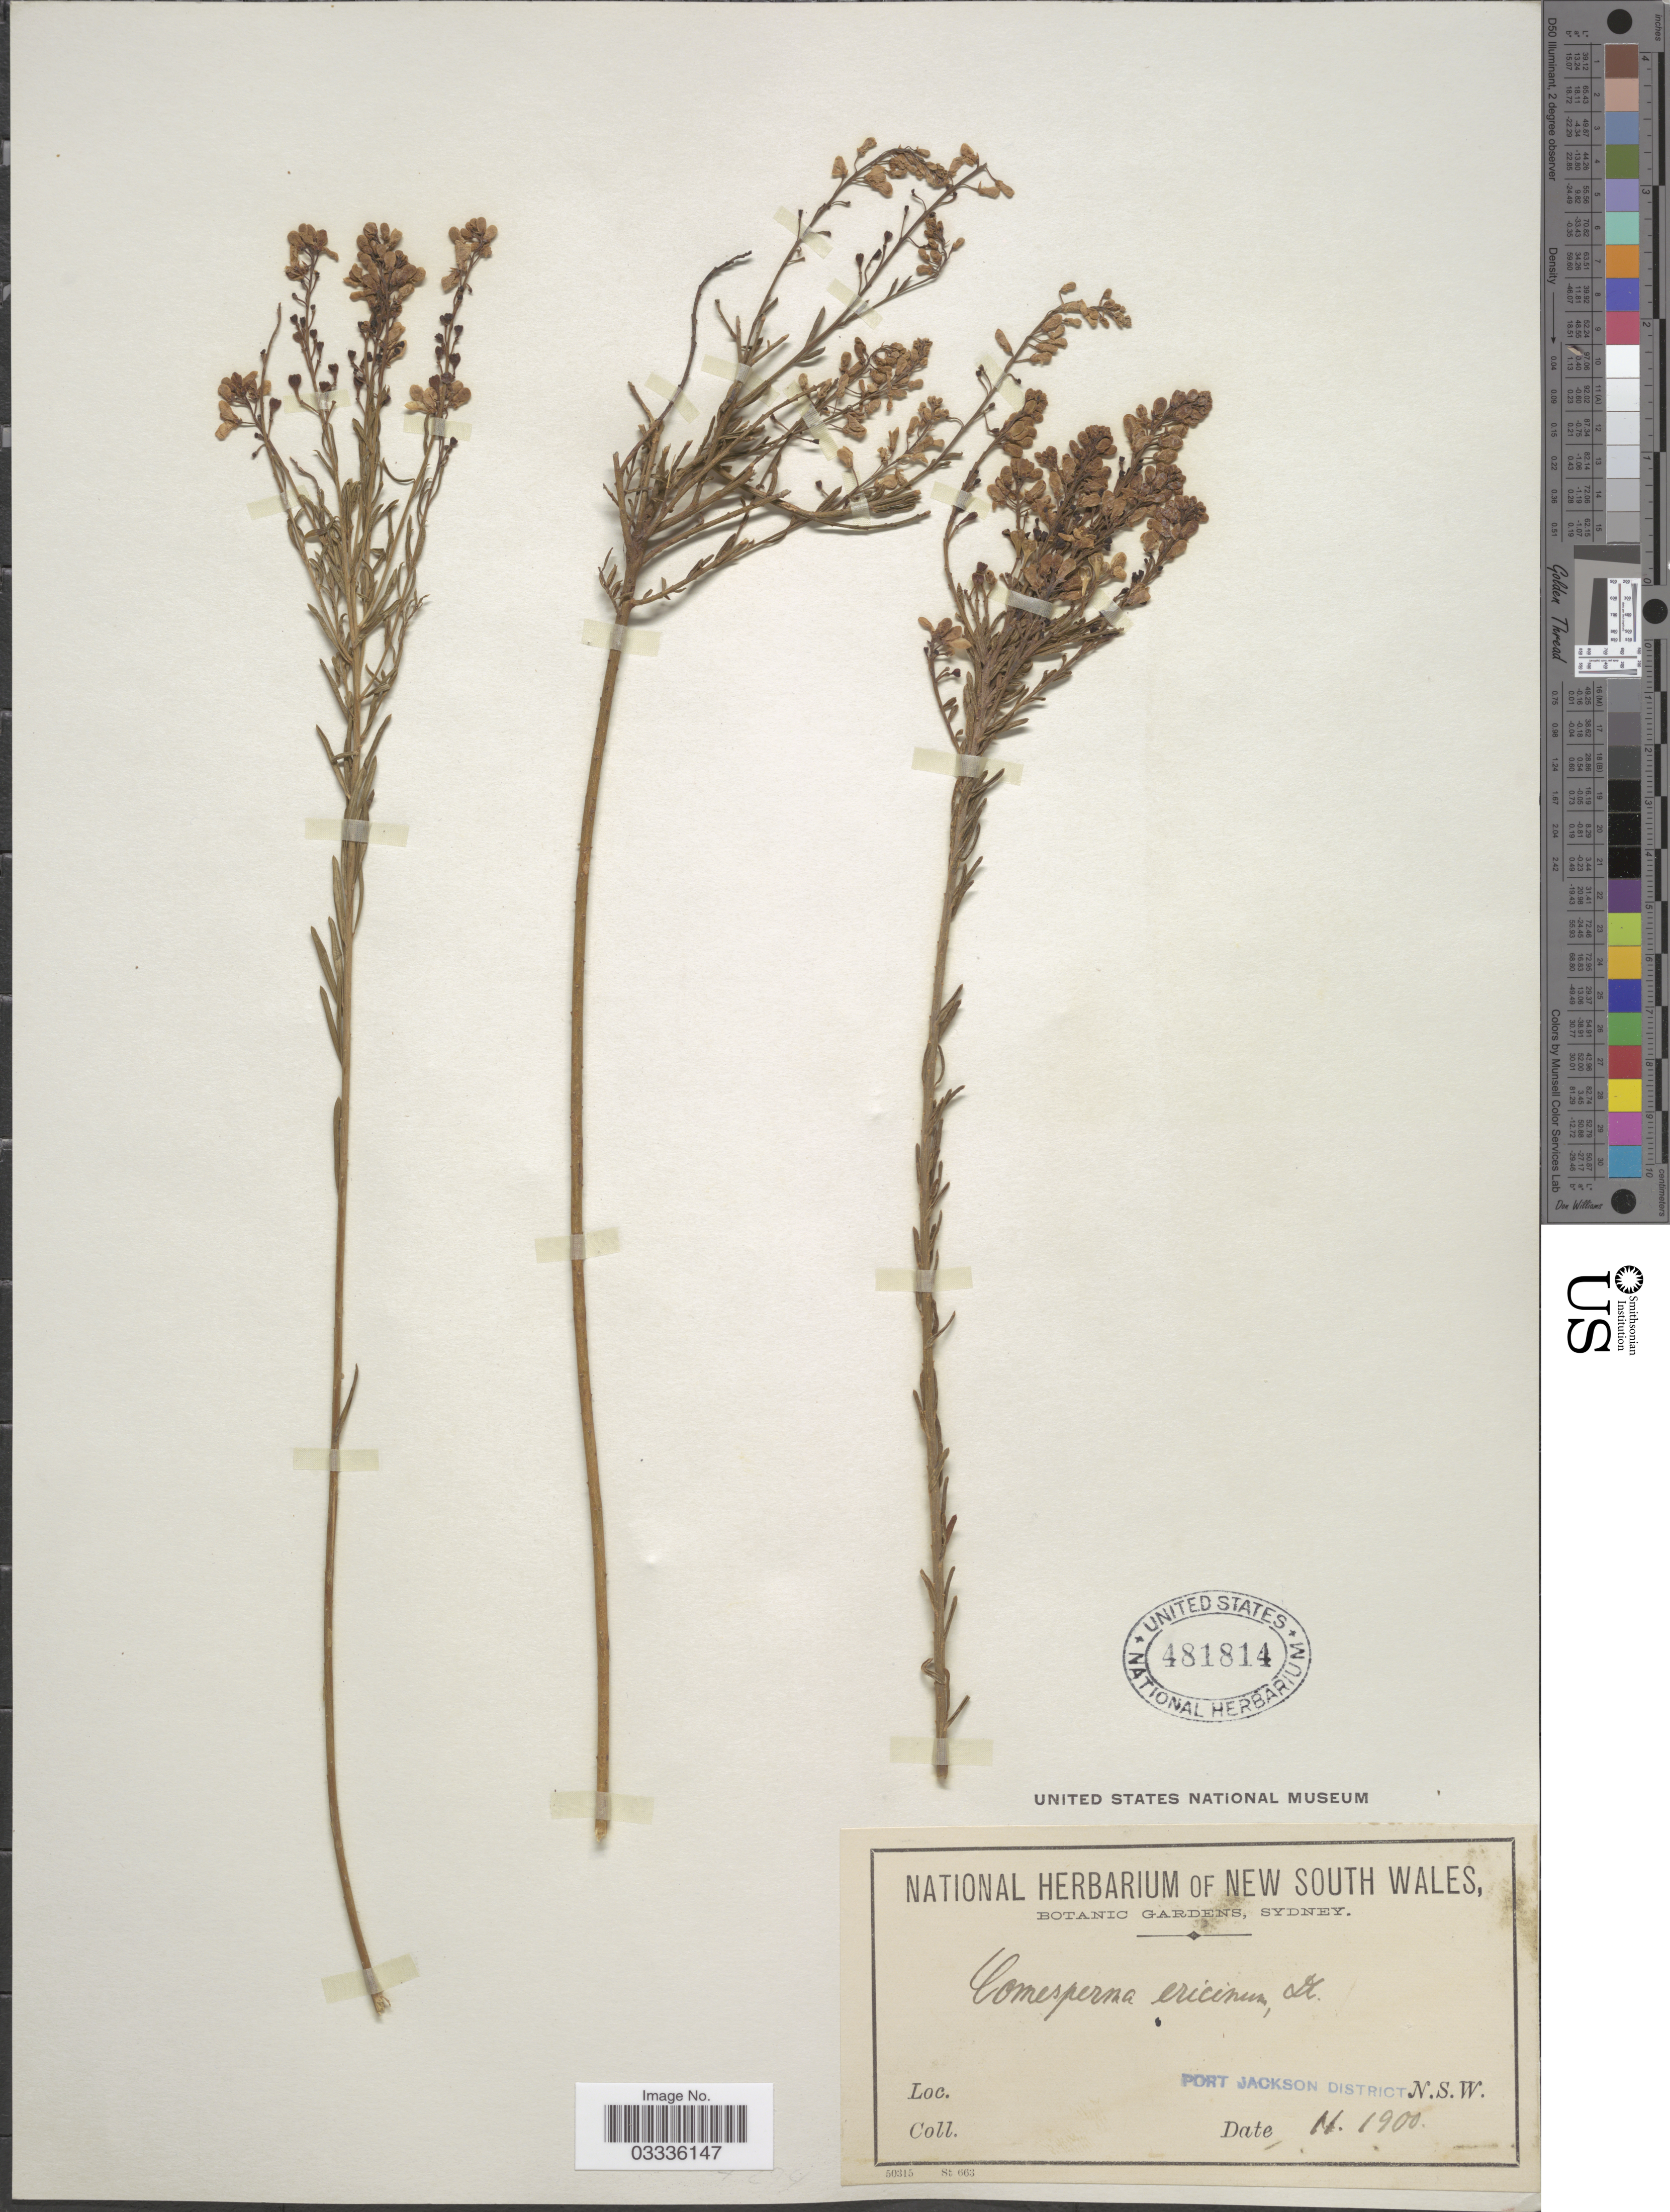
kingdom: Plantae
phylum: Tracheophyta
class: Magnoliopsida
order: Fabales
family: Polygalaceae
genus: Comesperma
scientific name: Comesperma ericinum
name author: DC.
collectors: ex herb. New South Wales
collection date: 1900-11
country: Australia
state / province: New South Wales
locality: Port Jackson District.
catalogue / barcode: US 481814